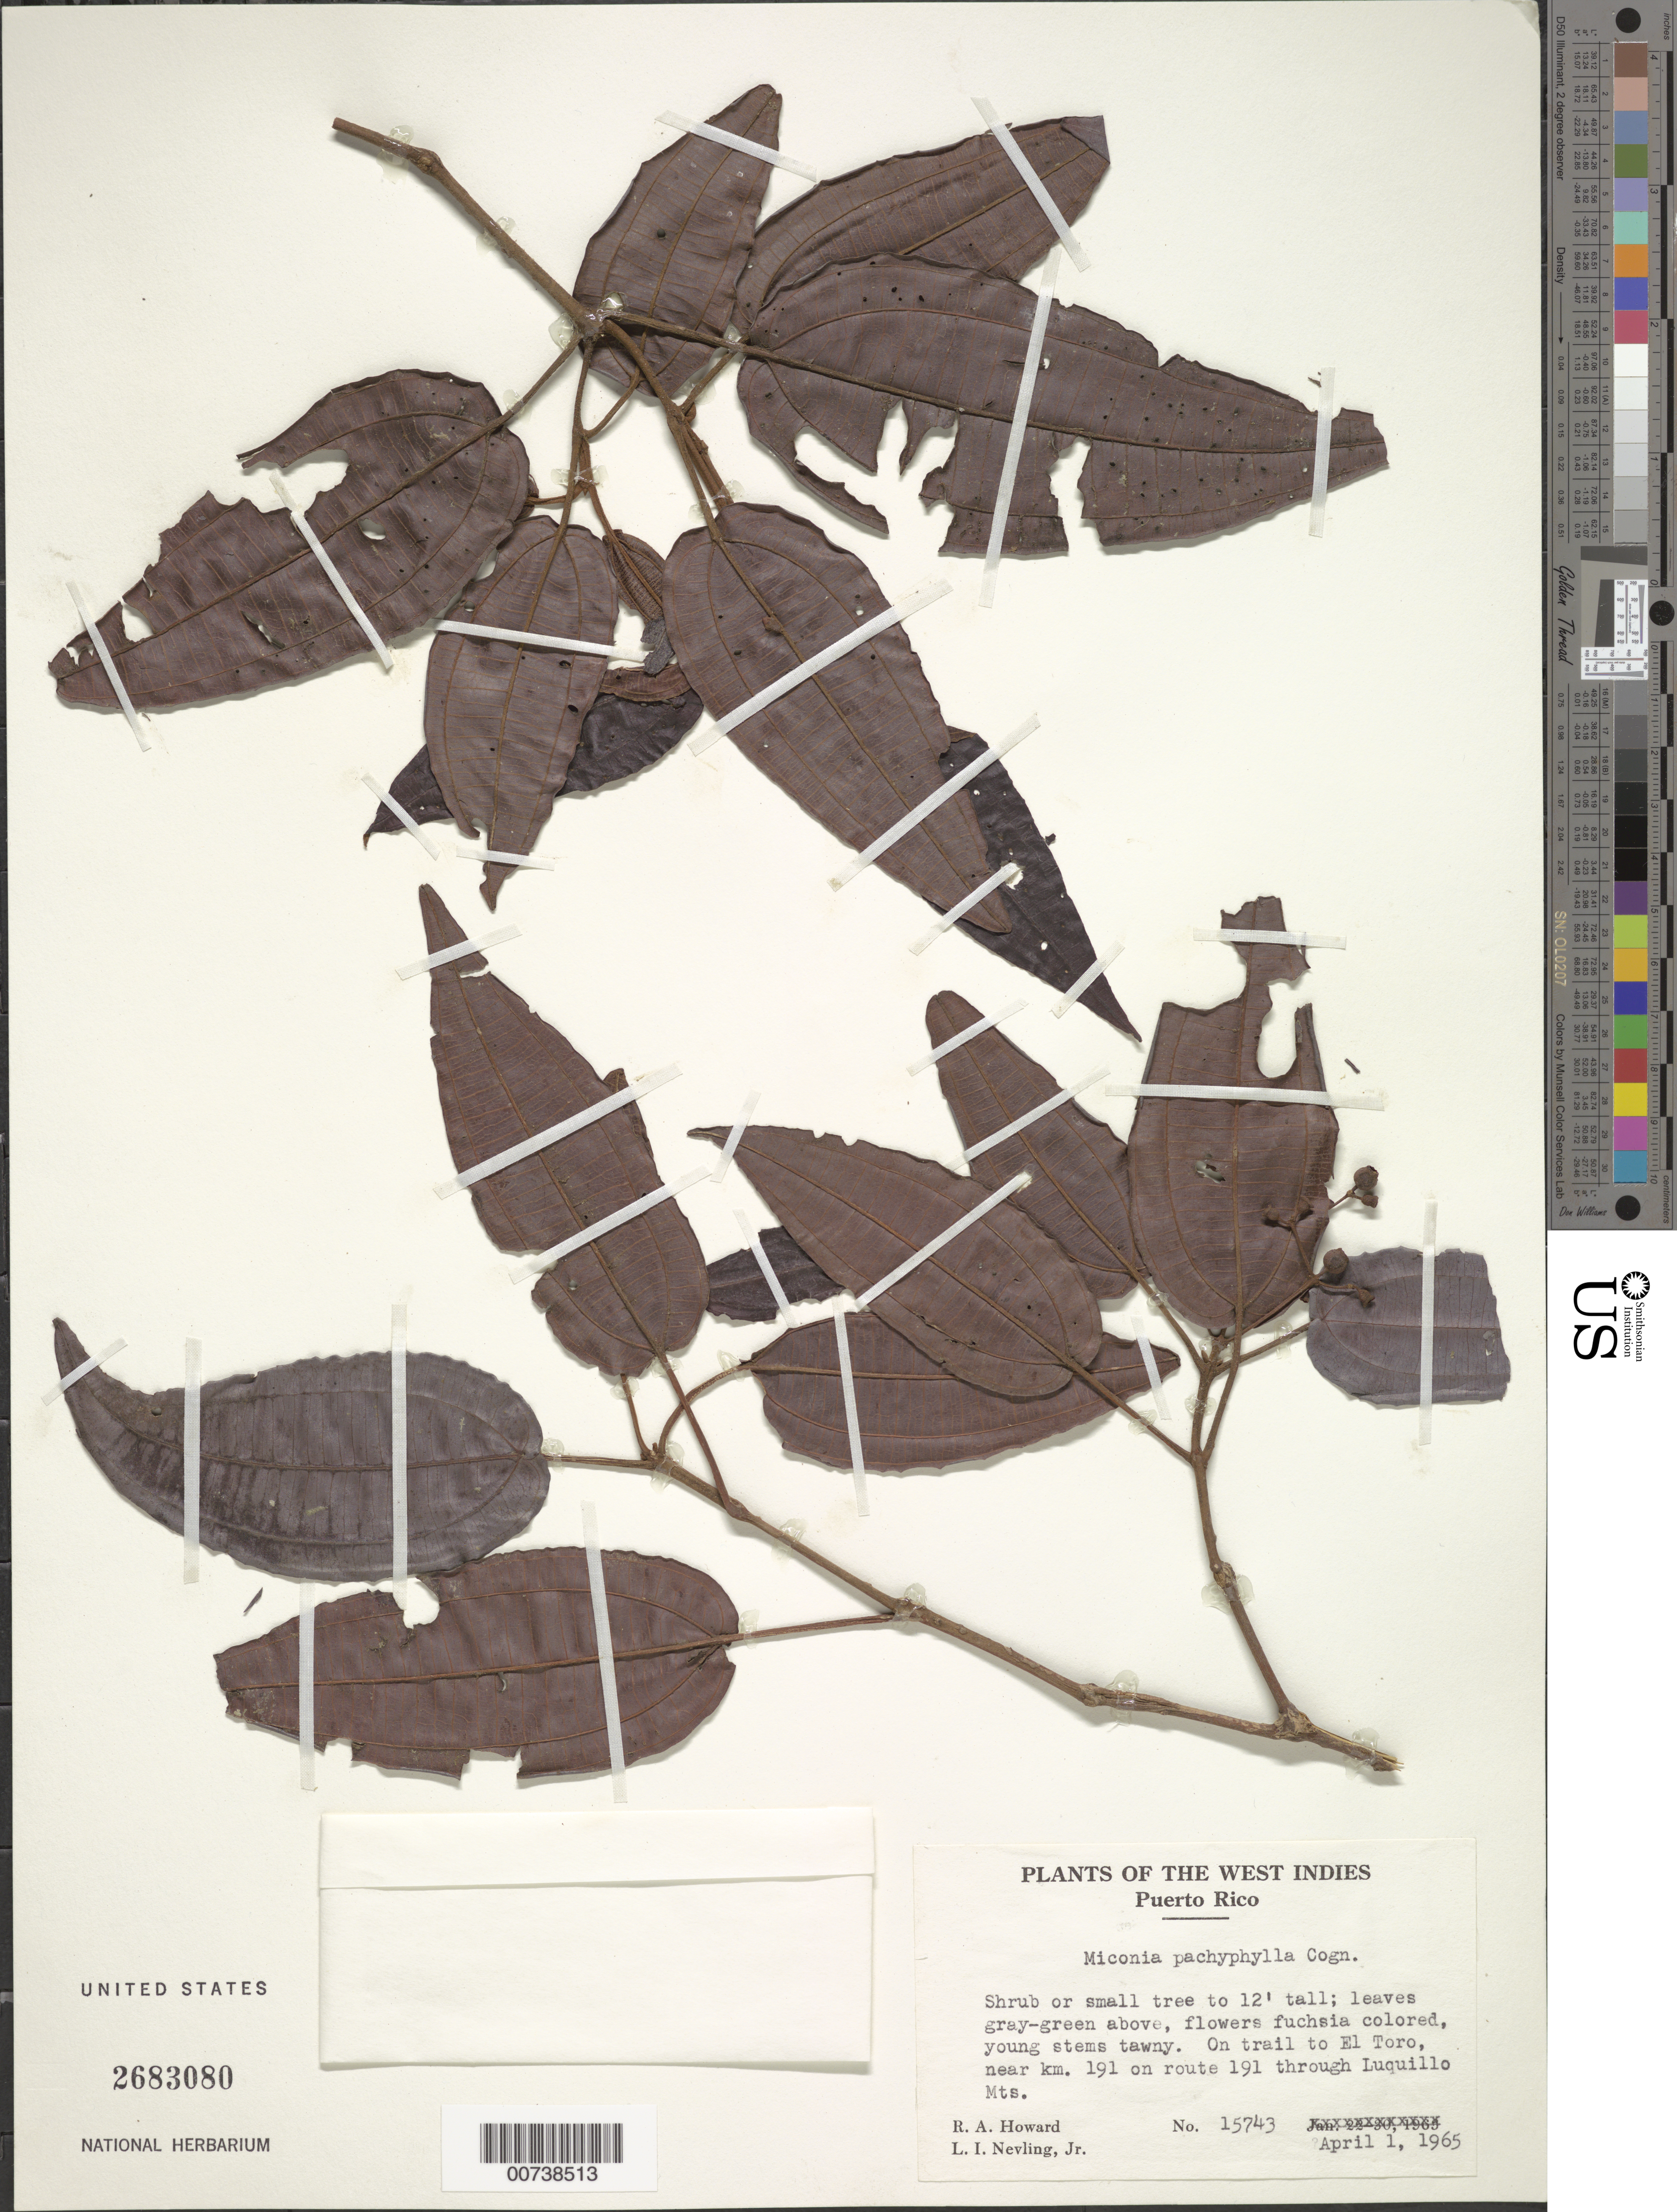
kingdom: Plantae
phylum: Tracheophyta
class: Magnoliopsida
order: Myrtales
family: Melastomataceae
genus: Miconia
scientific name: Miconia pachyphylla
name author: Cogn.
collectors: R. A. Howard & L. Nevling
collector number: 15743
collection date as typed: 01 Apr 1965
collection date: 1965-04-01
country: Puerto Rico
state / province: Luquillo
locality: On trail to El Toro, near km 191 on route 191 trough Luquillo Mountains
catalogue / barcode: US 2683080